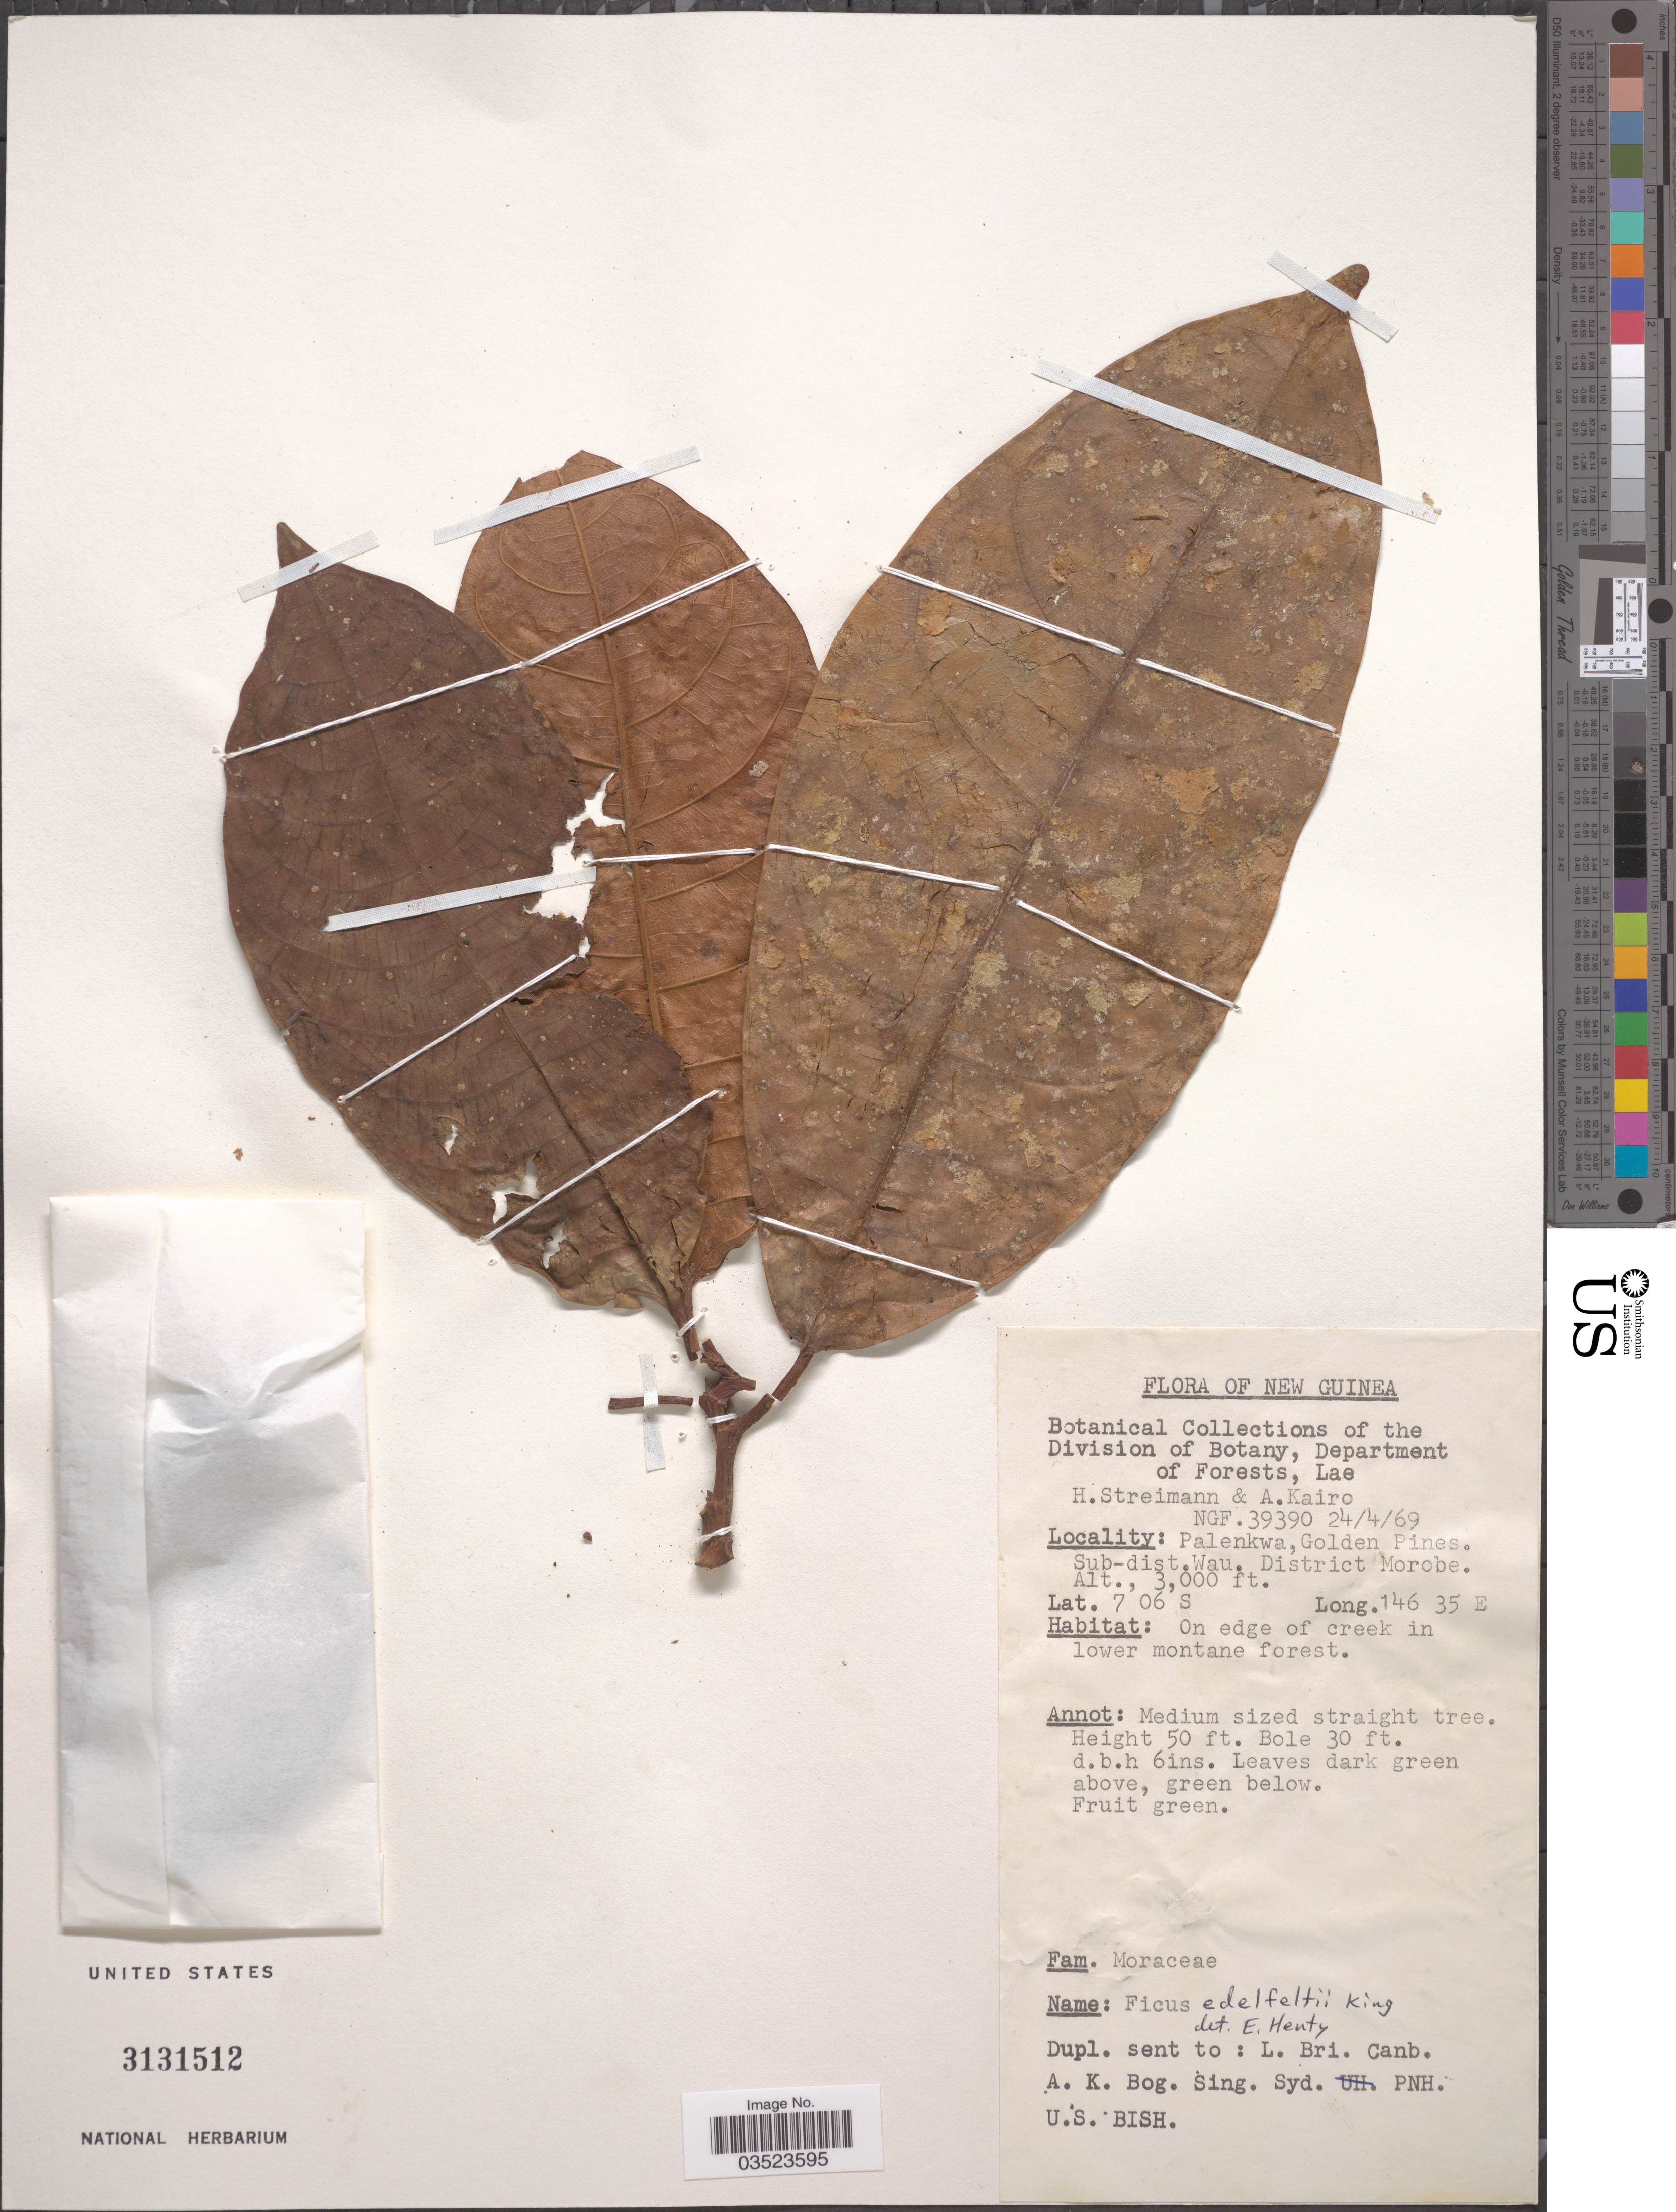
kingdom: Plantae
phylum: Tracheophyta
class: Magnoliopsida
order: Rosales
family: Moraceae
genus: Ficus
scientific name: Ficus edelfeltii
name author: King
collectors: H. Streimann & A. Kairo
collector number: NGF39390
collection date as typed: Transcribed d/m/y: 24/4/69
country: Papua New Guinea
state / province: Morobe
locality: New Guinea. Palenkwa, Golden Pines. Sub-dist. Wau.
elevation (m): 914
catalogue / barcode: US 3131512